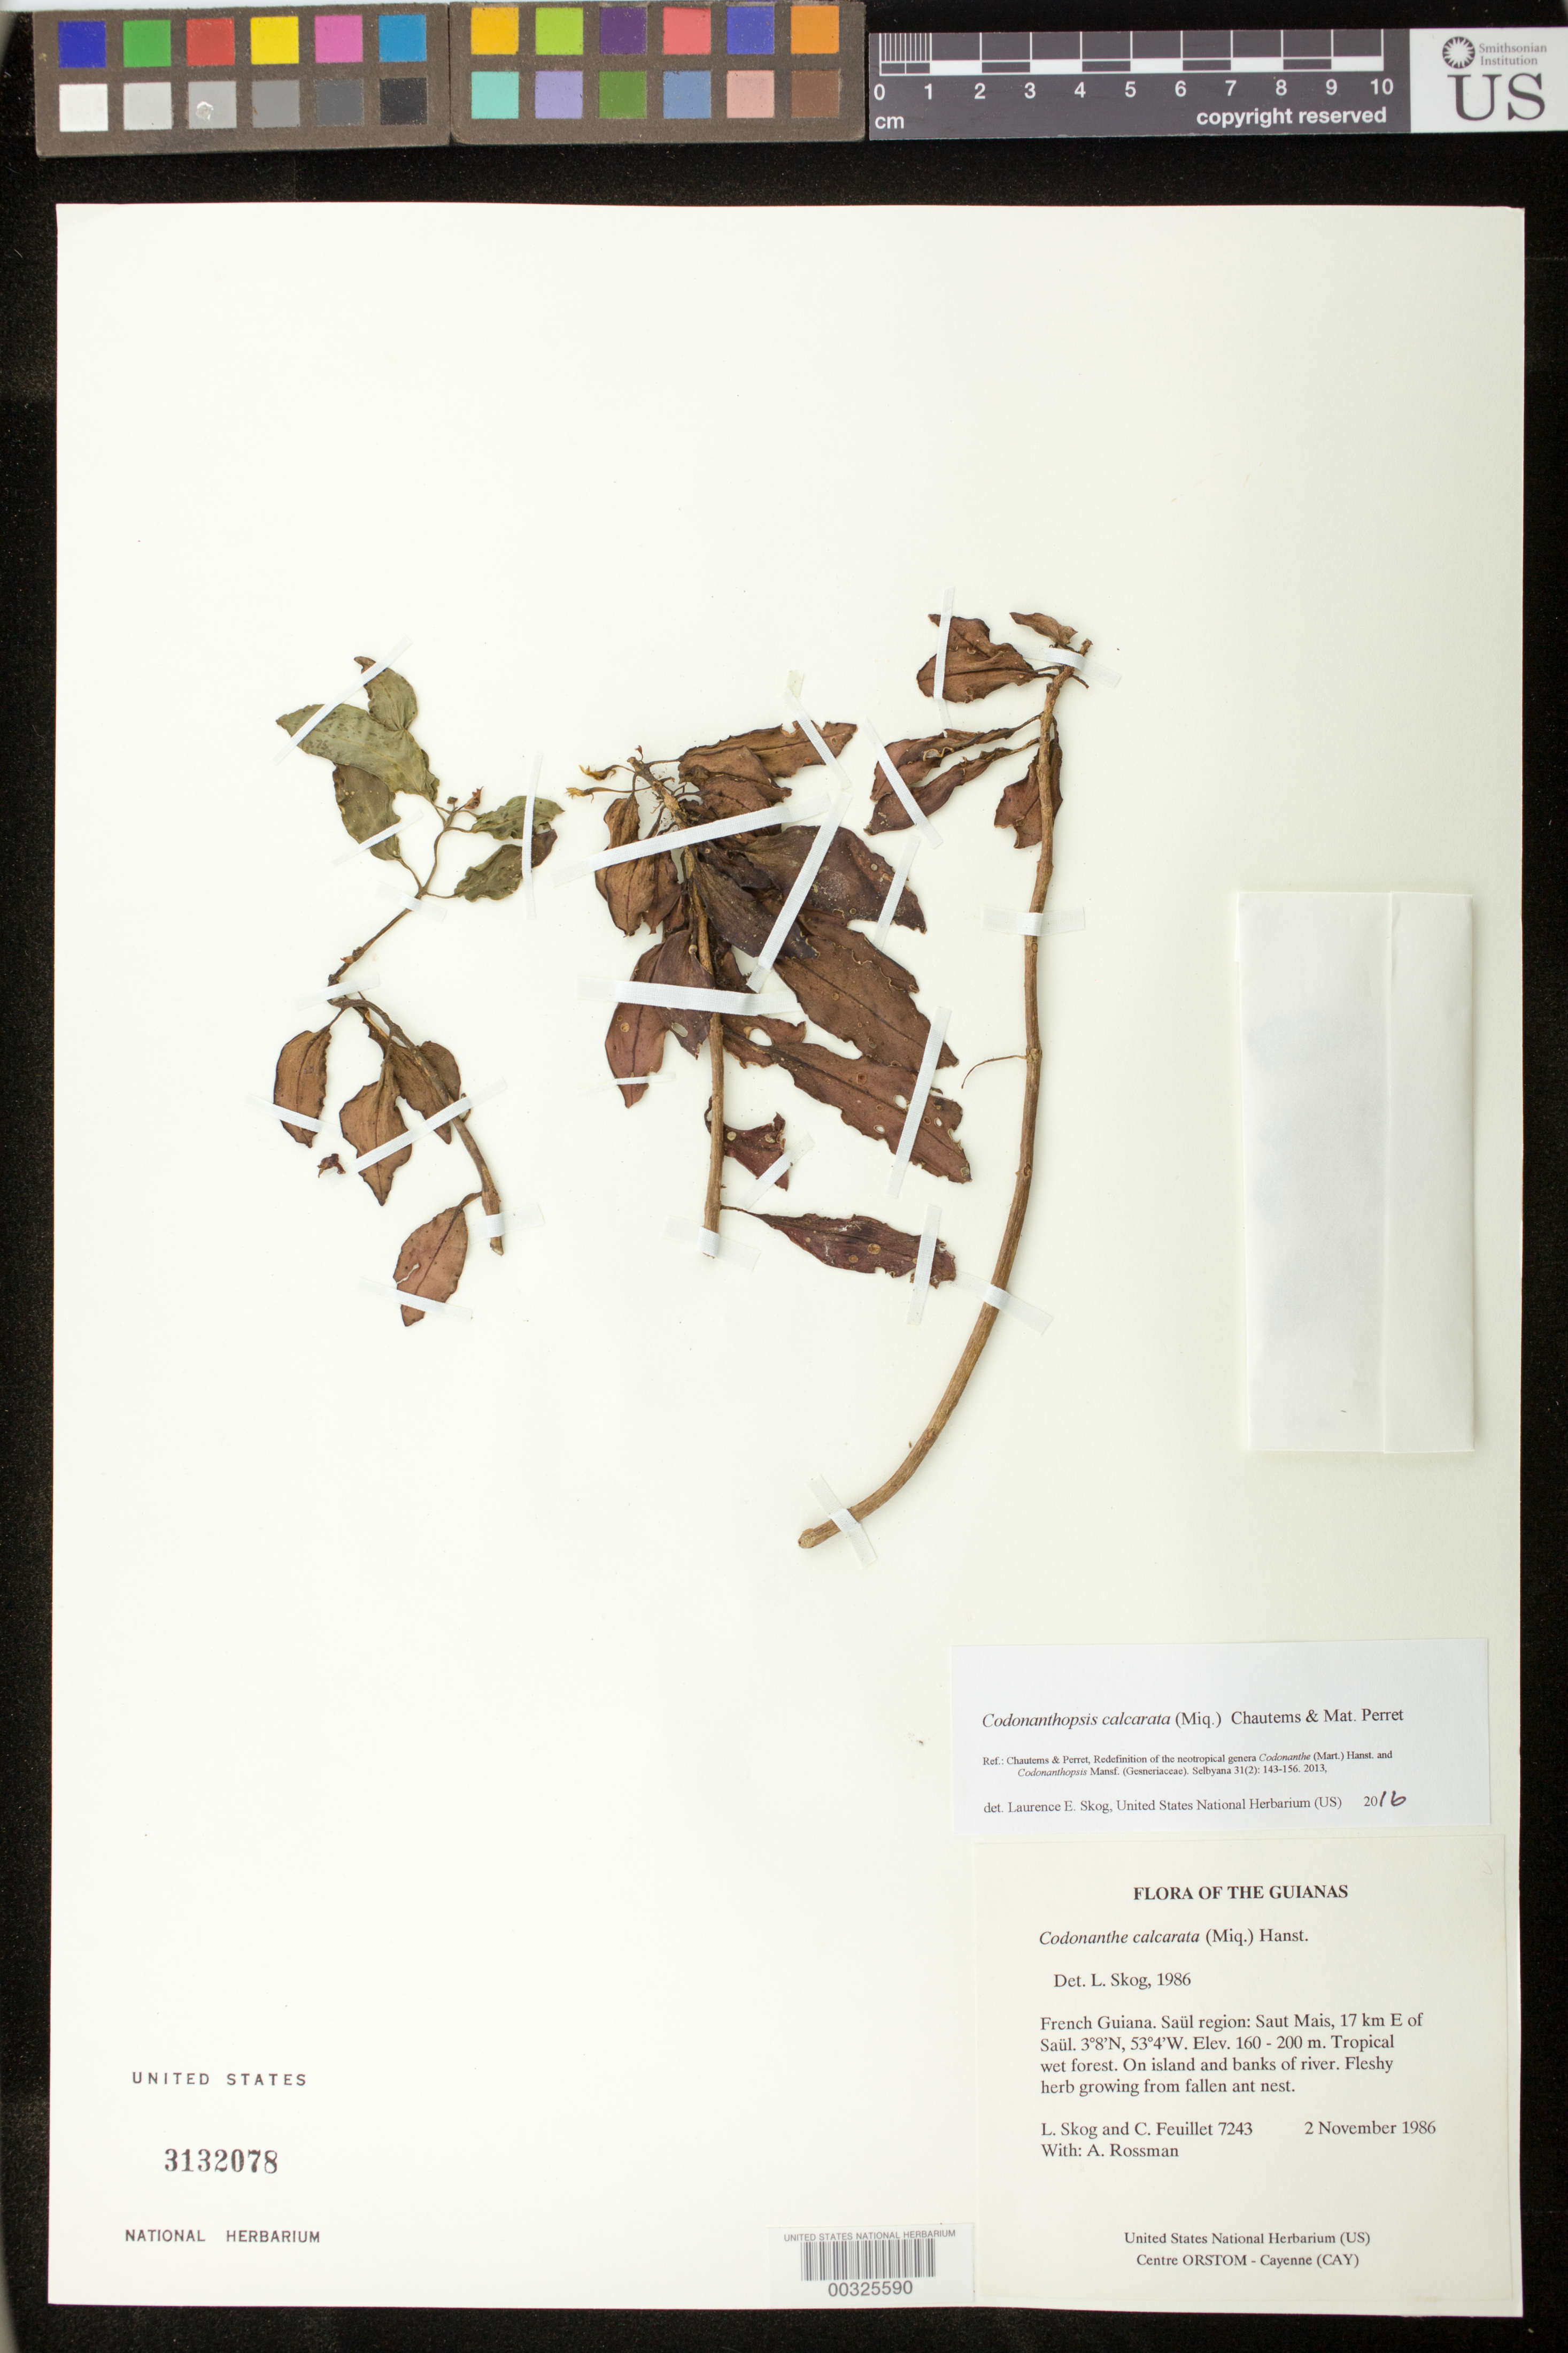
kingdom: Plantae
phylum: Tracheophyta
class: Magnoliopsida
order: Lamiales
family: Gesneriaceae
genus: Codonanthopsis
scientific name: Codonanthopsis calcarata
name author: (Miq.) Chautems & Mat.Perret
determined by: Skog, Laurence E.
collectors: L. E. Skog, C. Feuillet & A. Rossman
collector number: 7243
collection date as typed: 02 Nov 1986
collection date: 1986-11-02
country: French Guiana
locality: Saül region: Saut Mais, 17 km E of Saül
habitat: Tropical wet forest; on island and banks of river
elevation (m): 160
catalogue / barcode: US 3132078